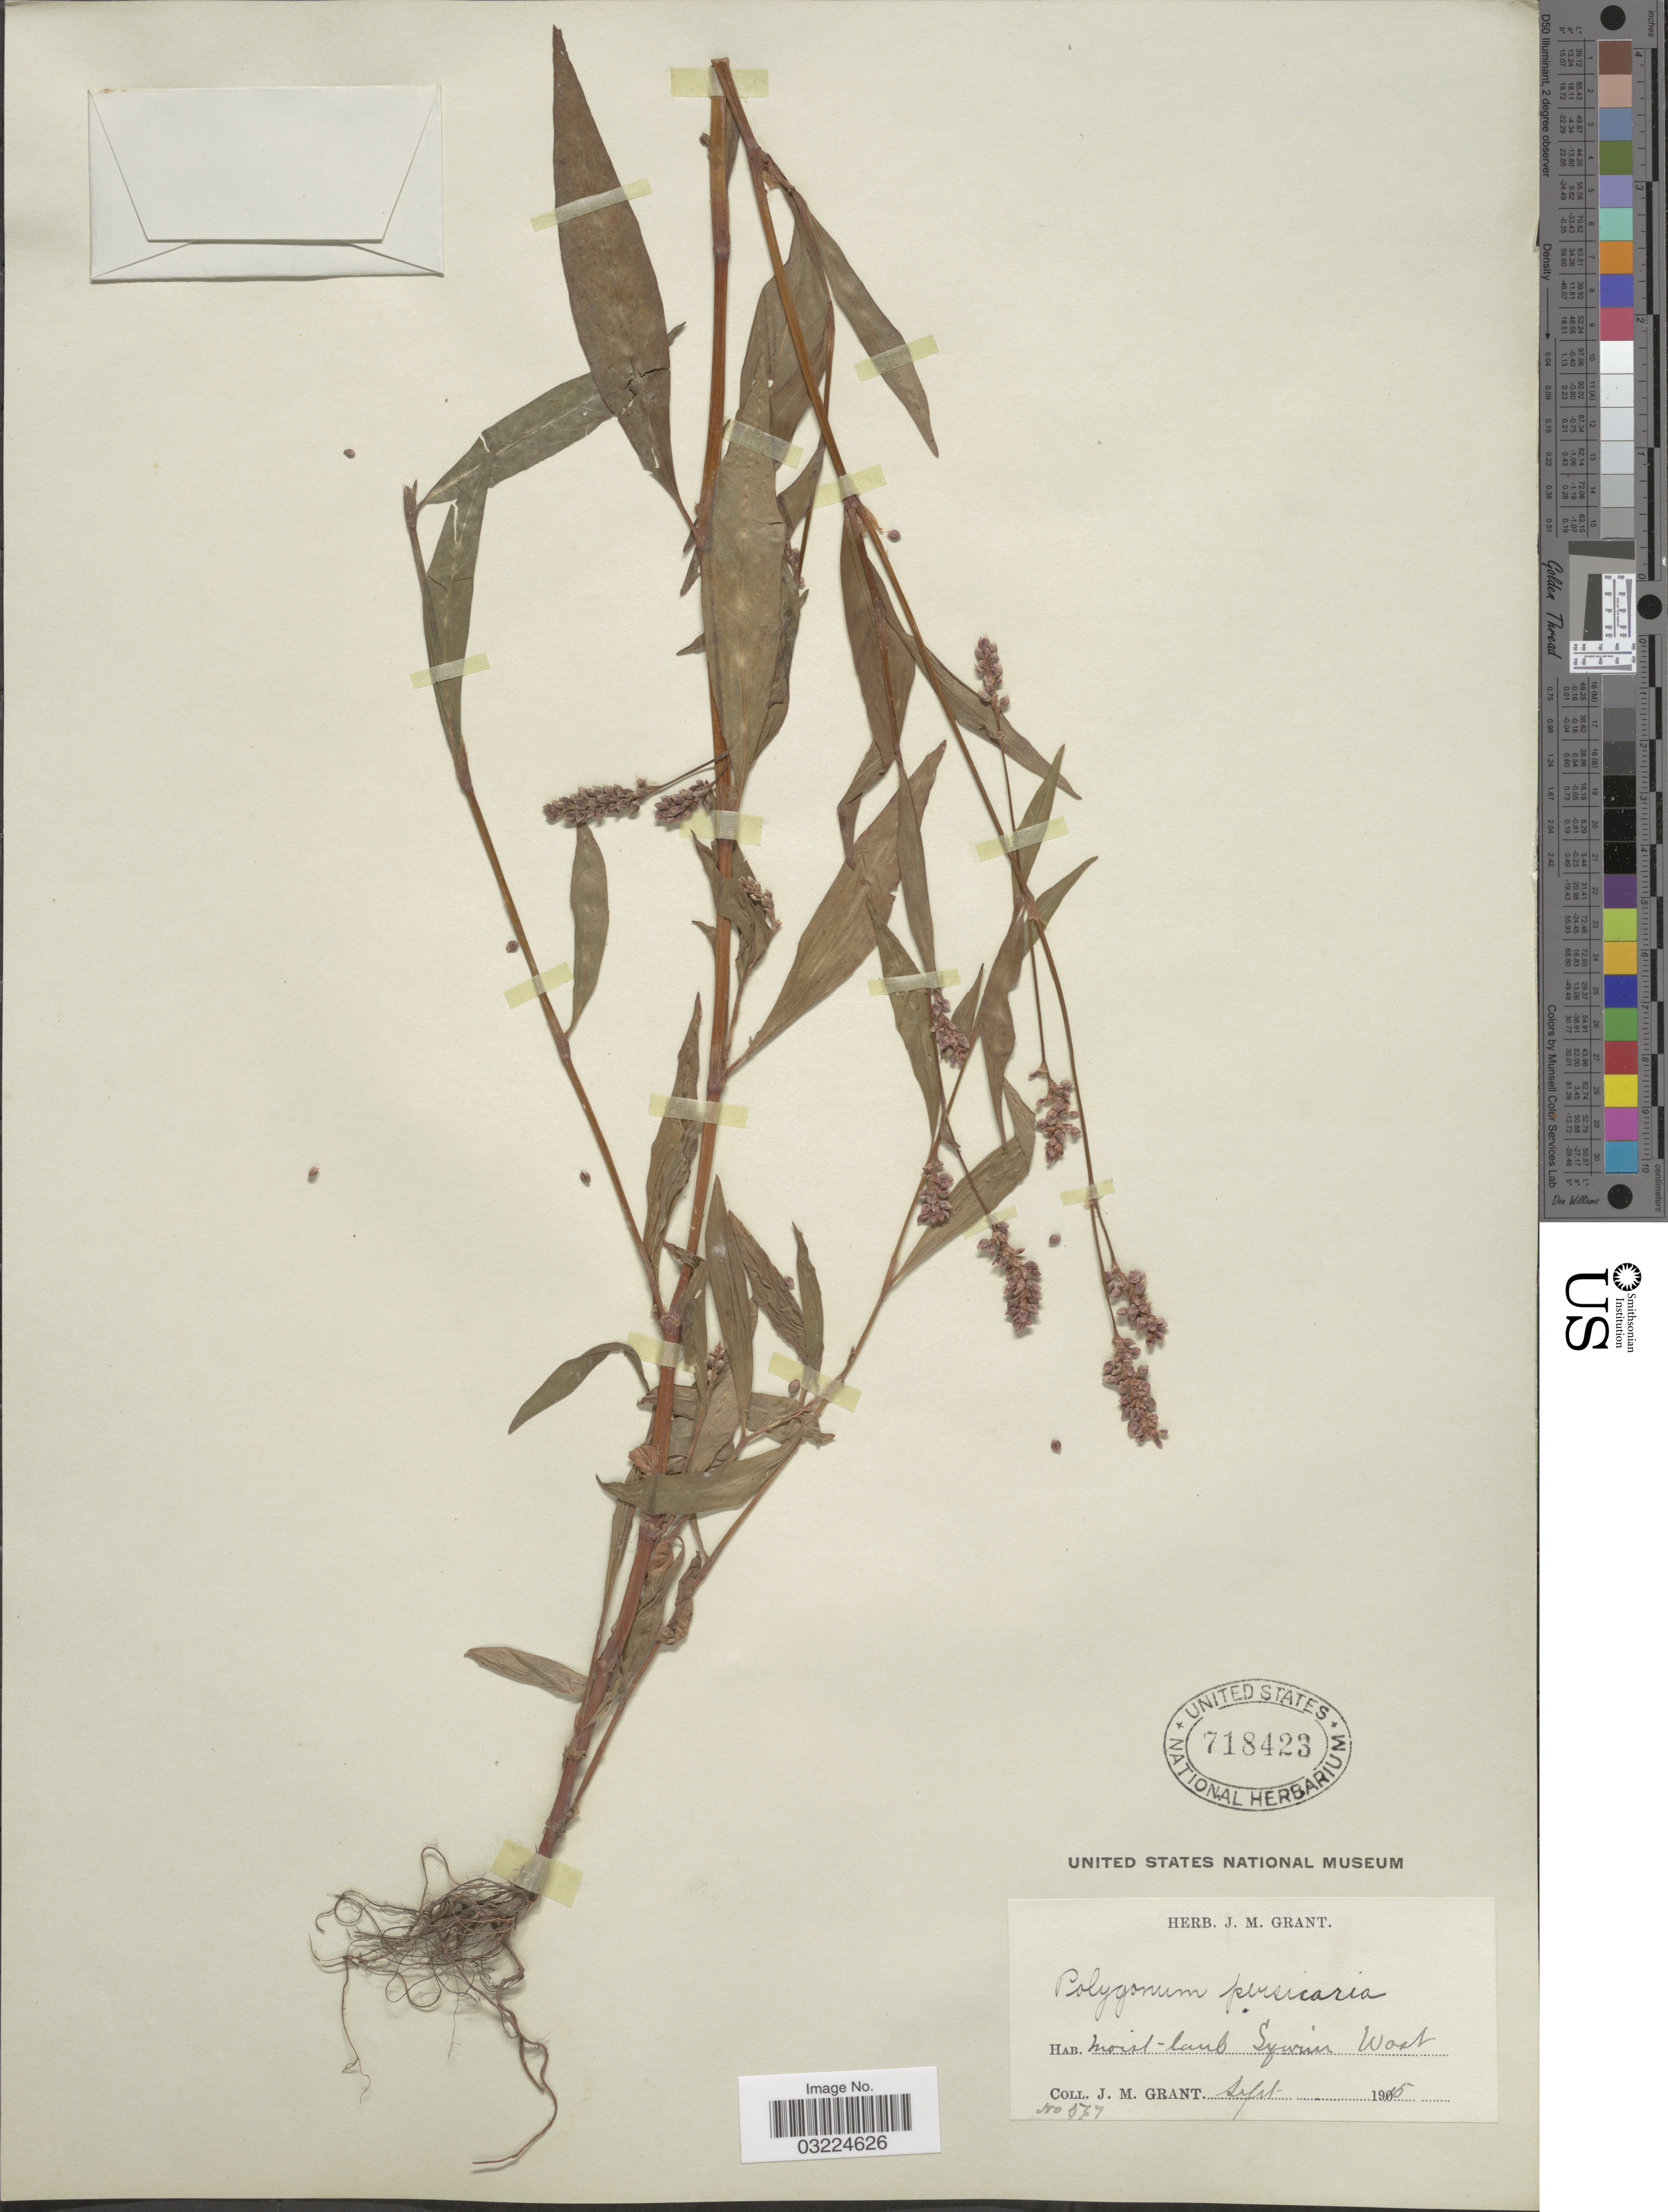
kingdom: Plantae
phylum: Tracheophyta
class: Magnoliopsida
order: Caryophyllales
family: Polygonaceae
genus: Persicaria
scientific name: Persicaria maculosa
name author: S.F. Gray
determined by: Atha, D. E.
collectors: J. M. Grant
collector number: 567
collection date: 1915-09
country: United States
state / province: Washington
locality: Sequim.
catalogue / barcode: US 718423